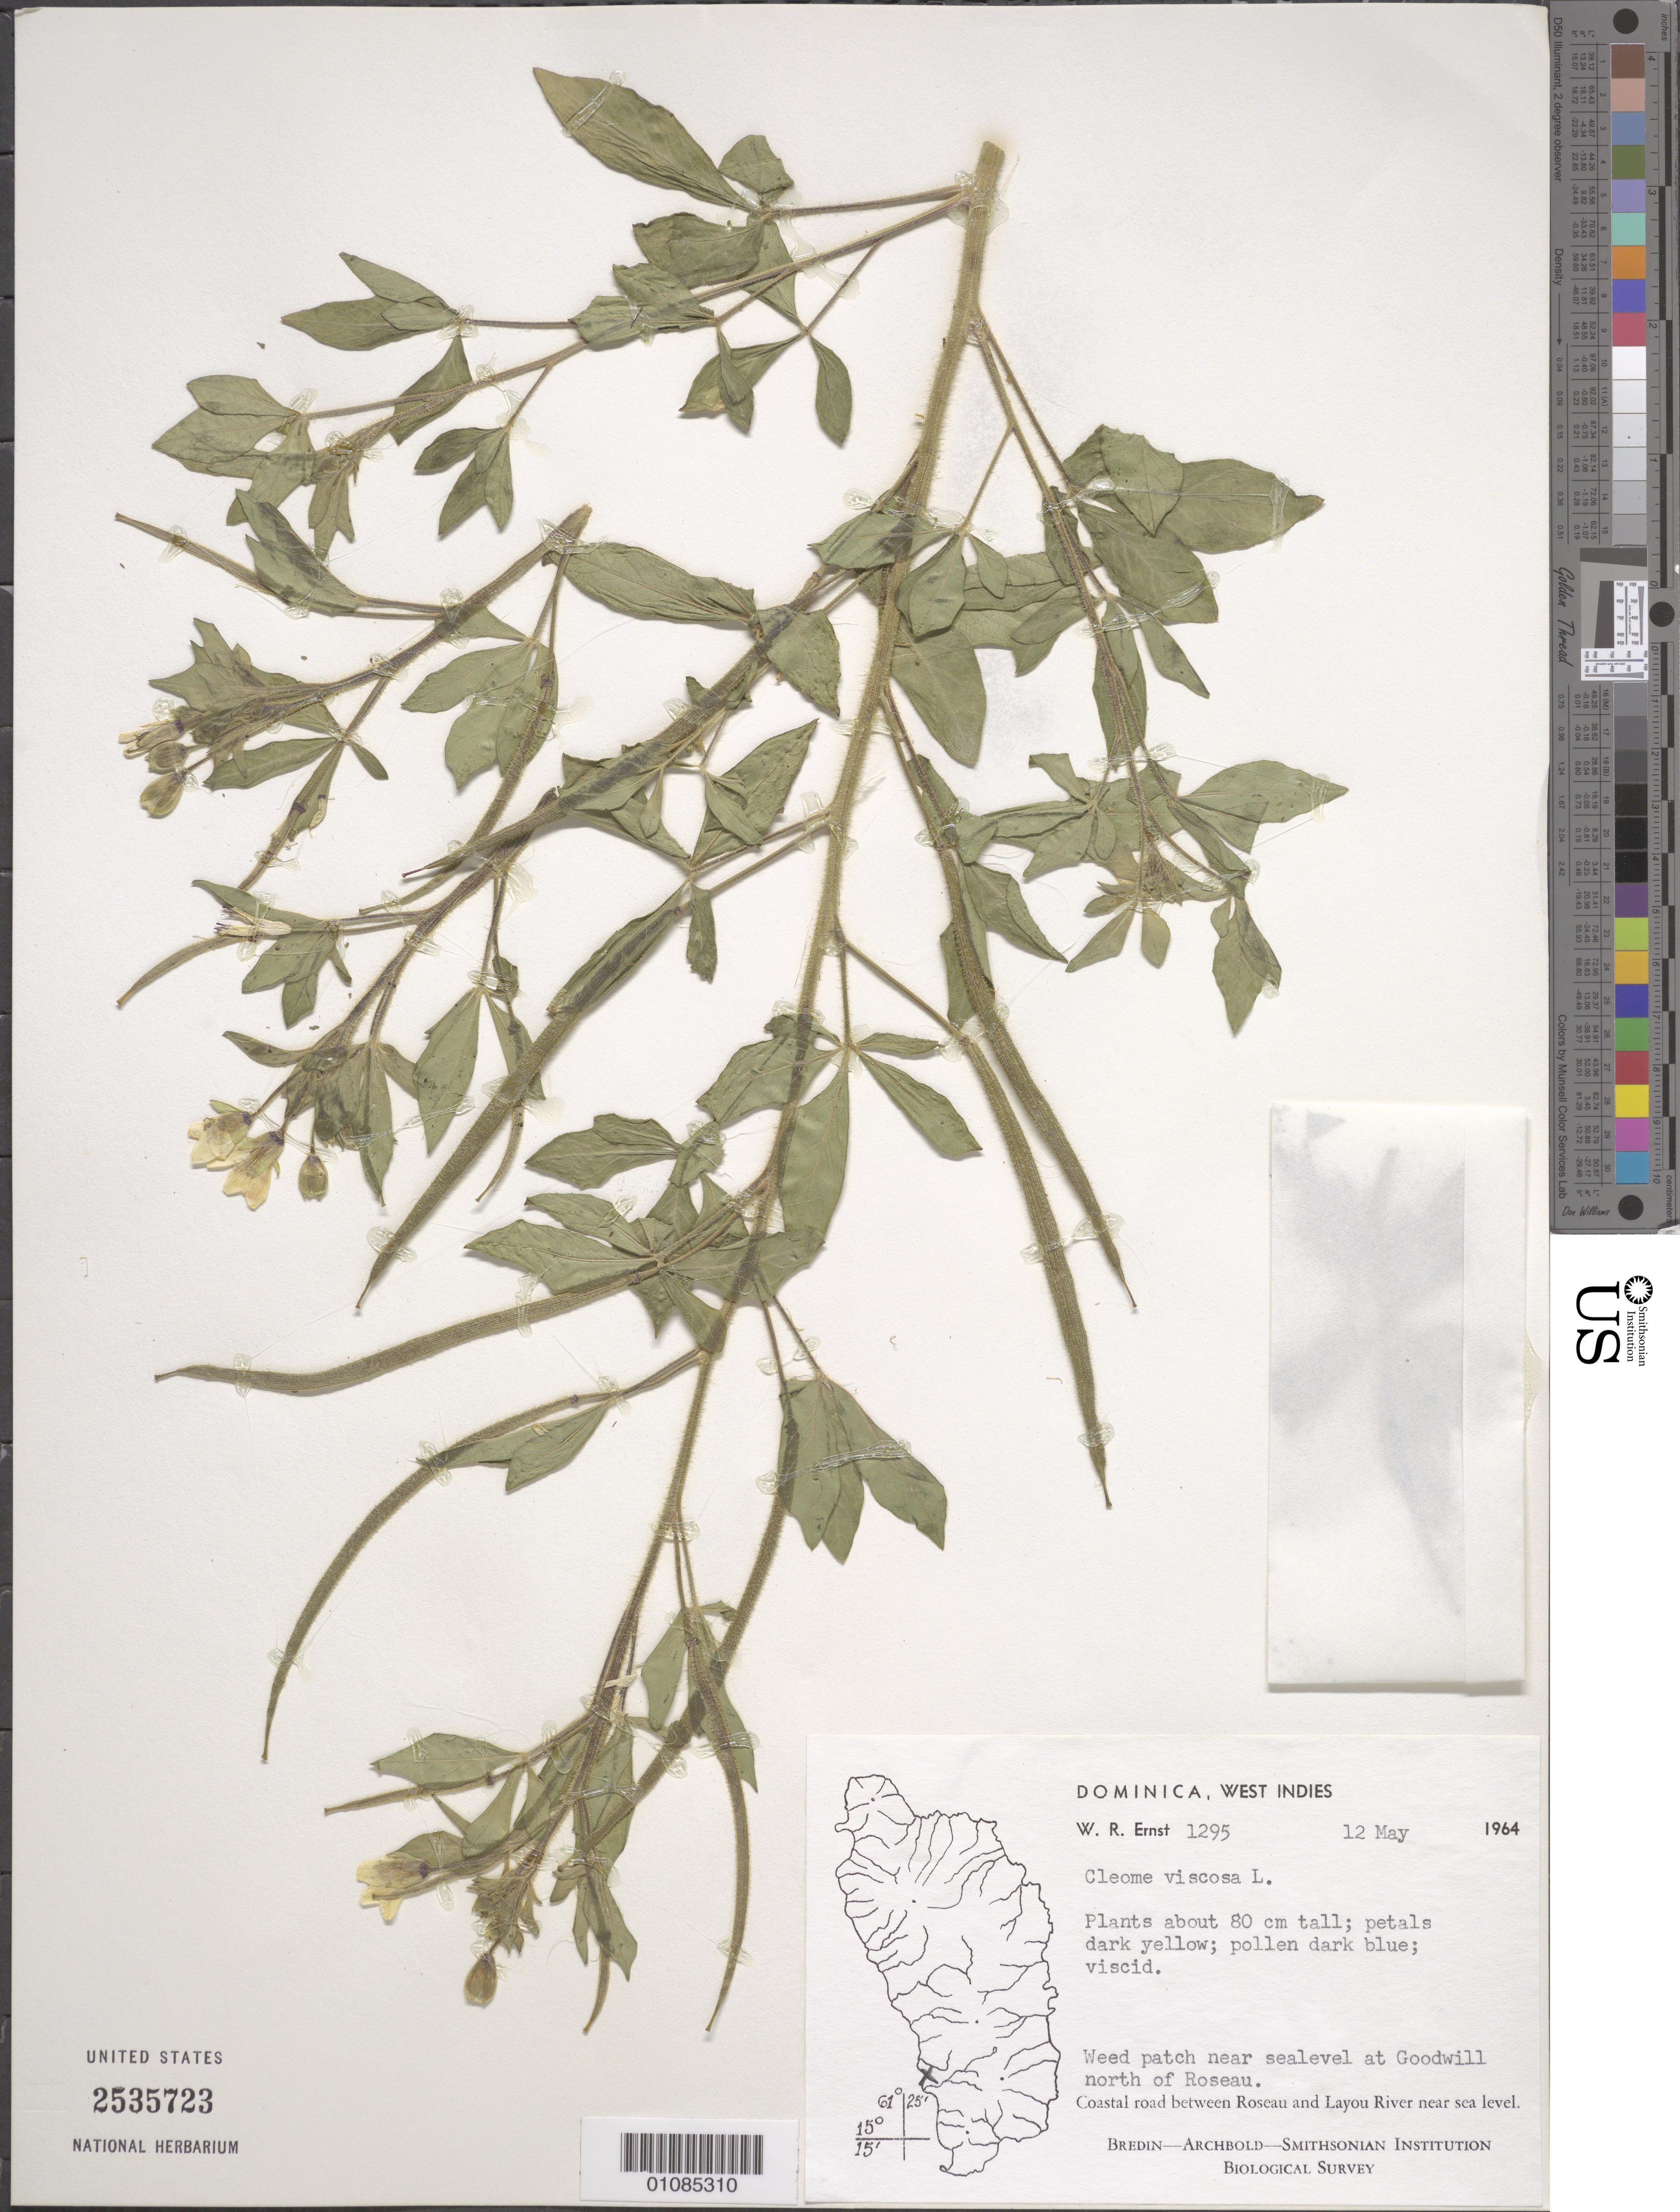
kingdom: Plantae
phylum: Tracheophyta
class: Magnoliopsida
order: Brassicales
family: Cleomaceae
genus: Arivela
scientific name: Arivela viscosa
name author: (L.) Raf.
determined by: Strong, M. T., (US), Smithsonian Institution - National Museum of Natural History (UNITED STATES)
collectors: W. R. Ernst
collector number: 1295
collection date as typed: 12 May 1964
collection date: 1964-05-12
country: Dominica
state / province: St. Paul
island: Dominica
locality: Goodwill, N of Roseau. Coastal road between Roseau and Layou River.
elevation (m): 0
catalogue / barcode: US 2535723